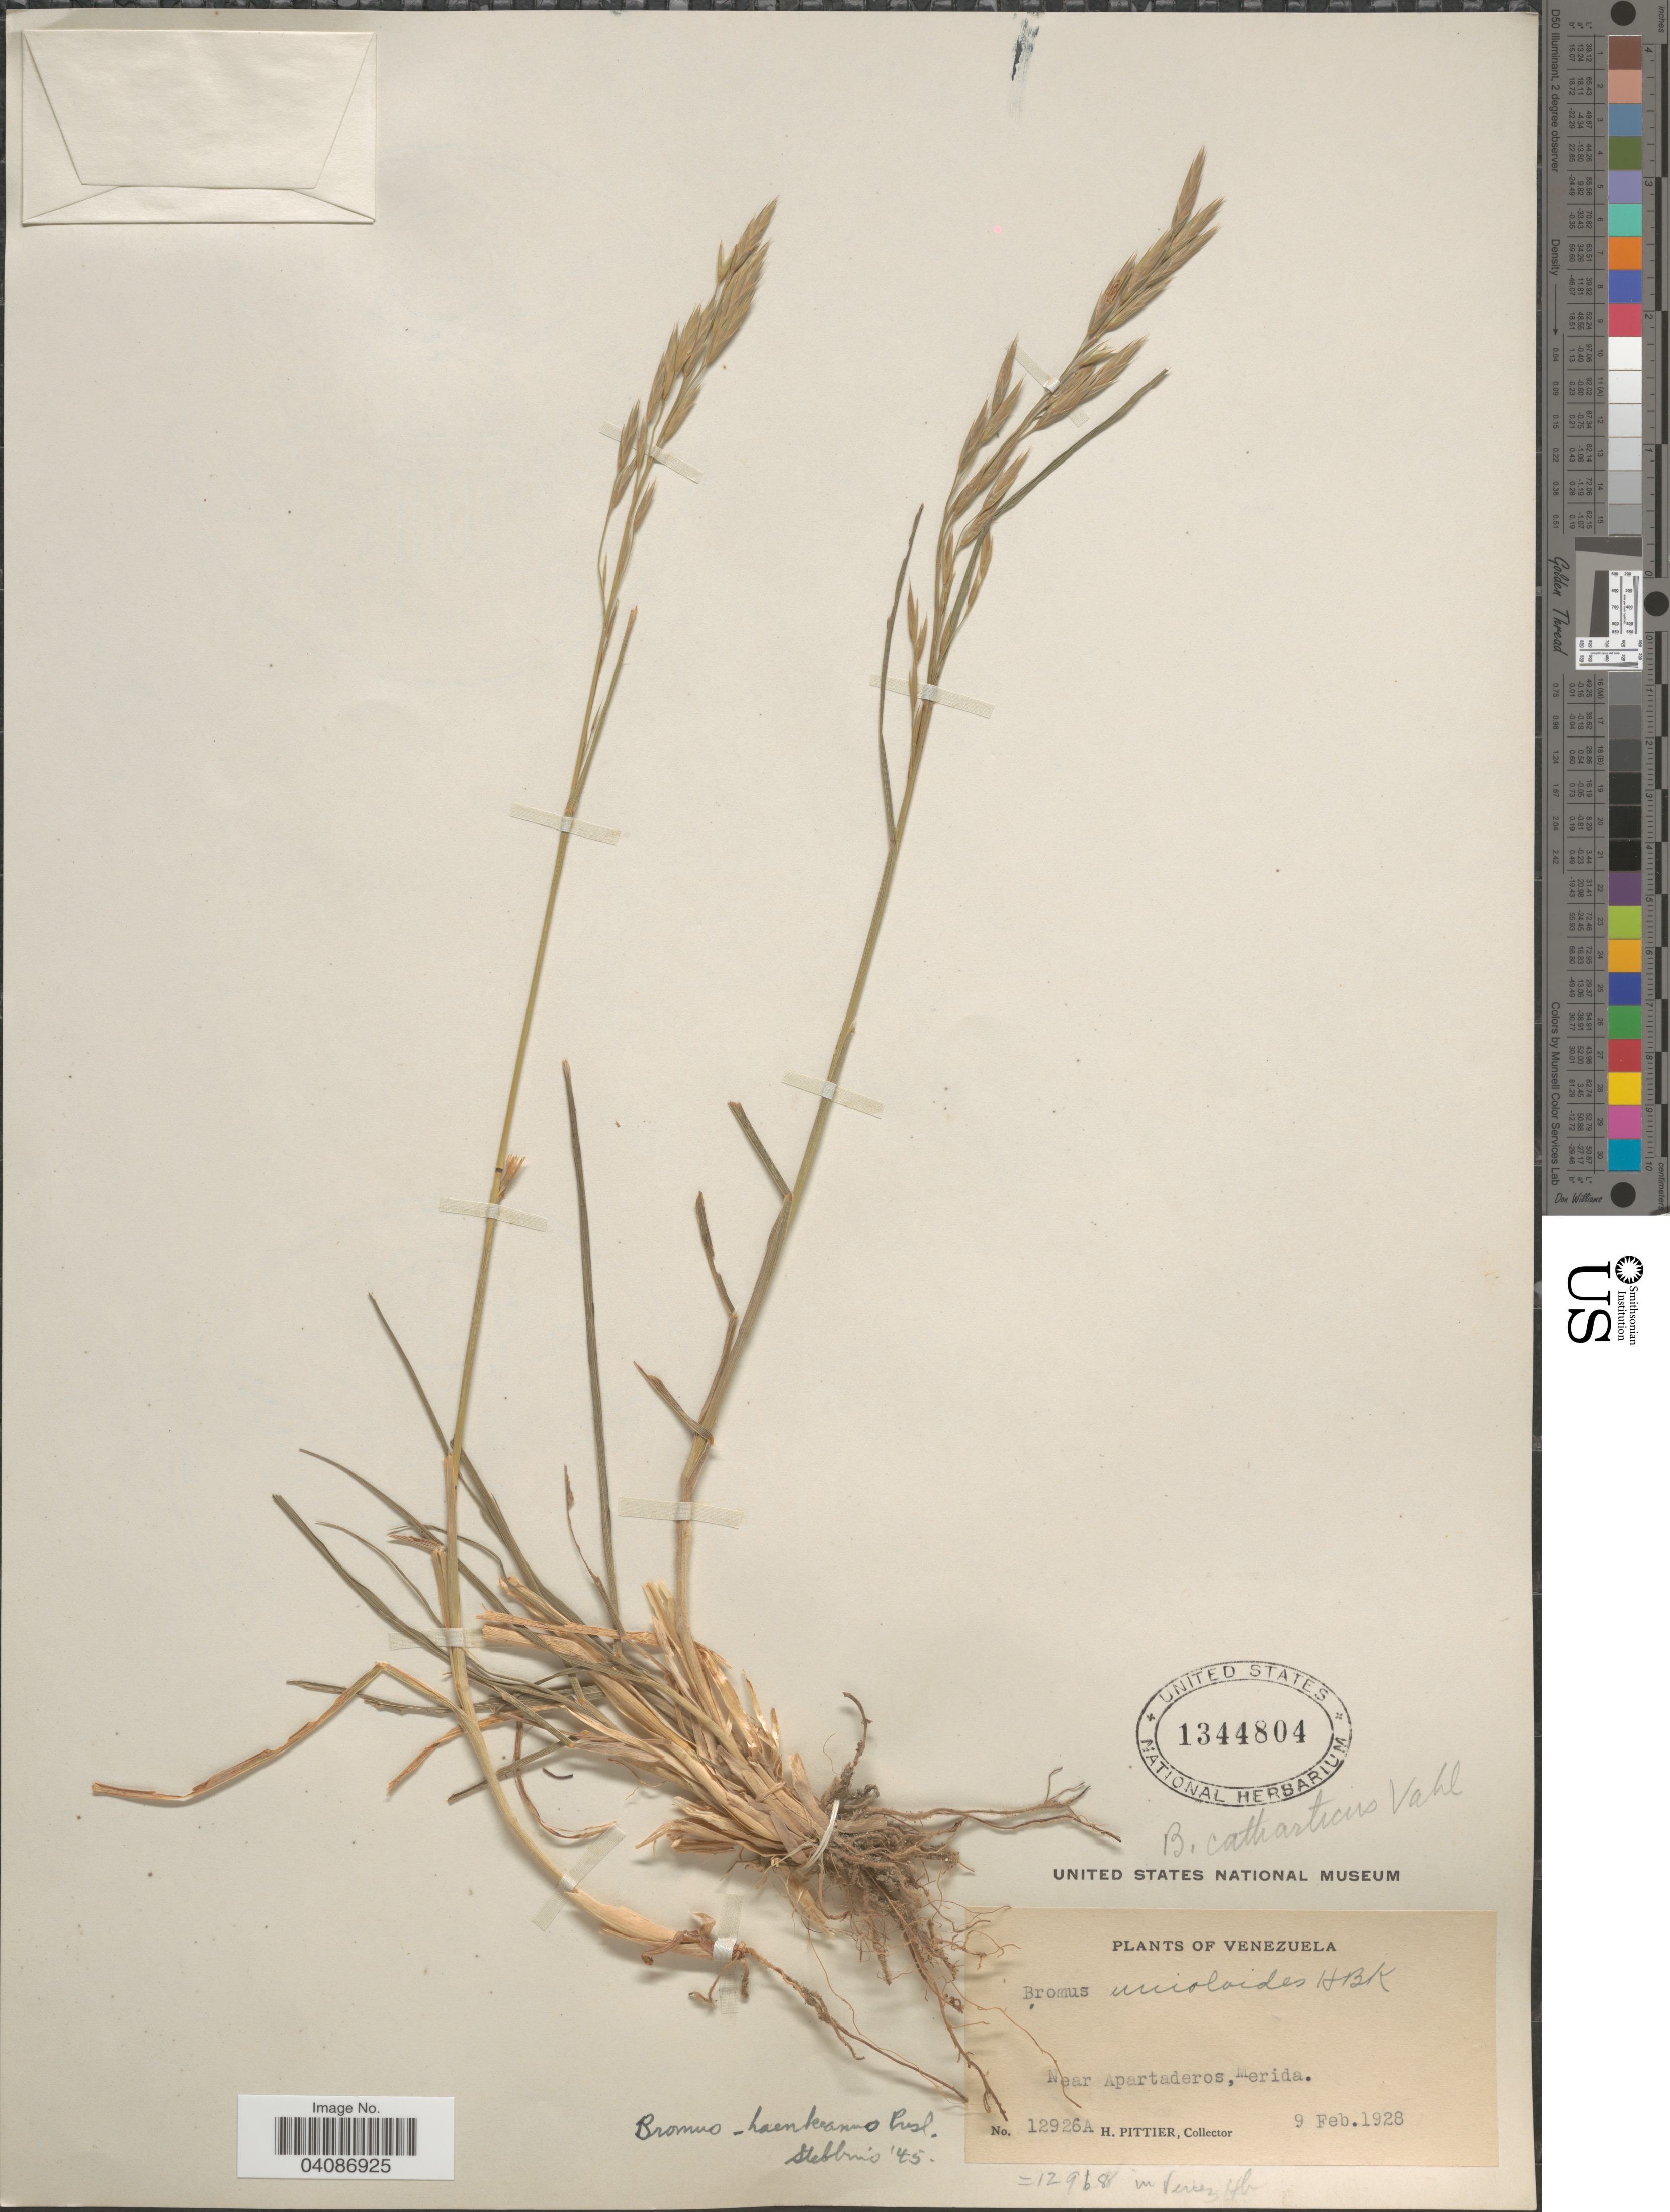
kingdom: Plantae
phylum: Tracheophyta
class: Liliopsida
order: Poales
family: Poaceae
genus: Bromus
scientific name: Bromus catharticus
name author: Vahl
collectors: H. F. Pittier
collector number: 12926A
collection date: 1928-02-09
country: Venezuela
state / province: Merida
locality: Near Apartaderos.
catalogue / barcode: US 1344804